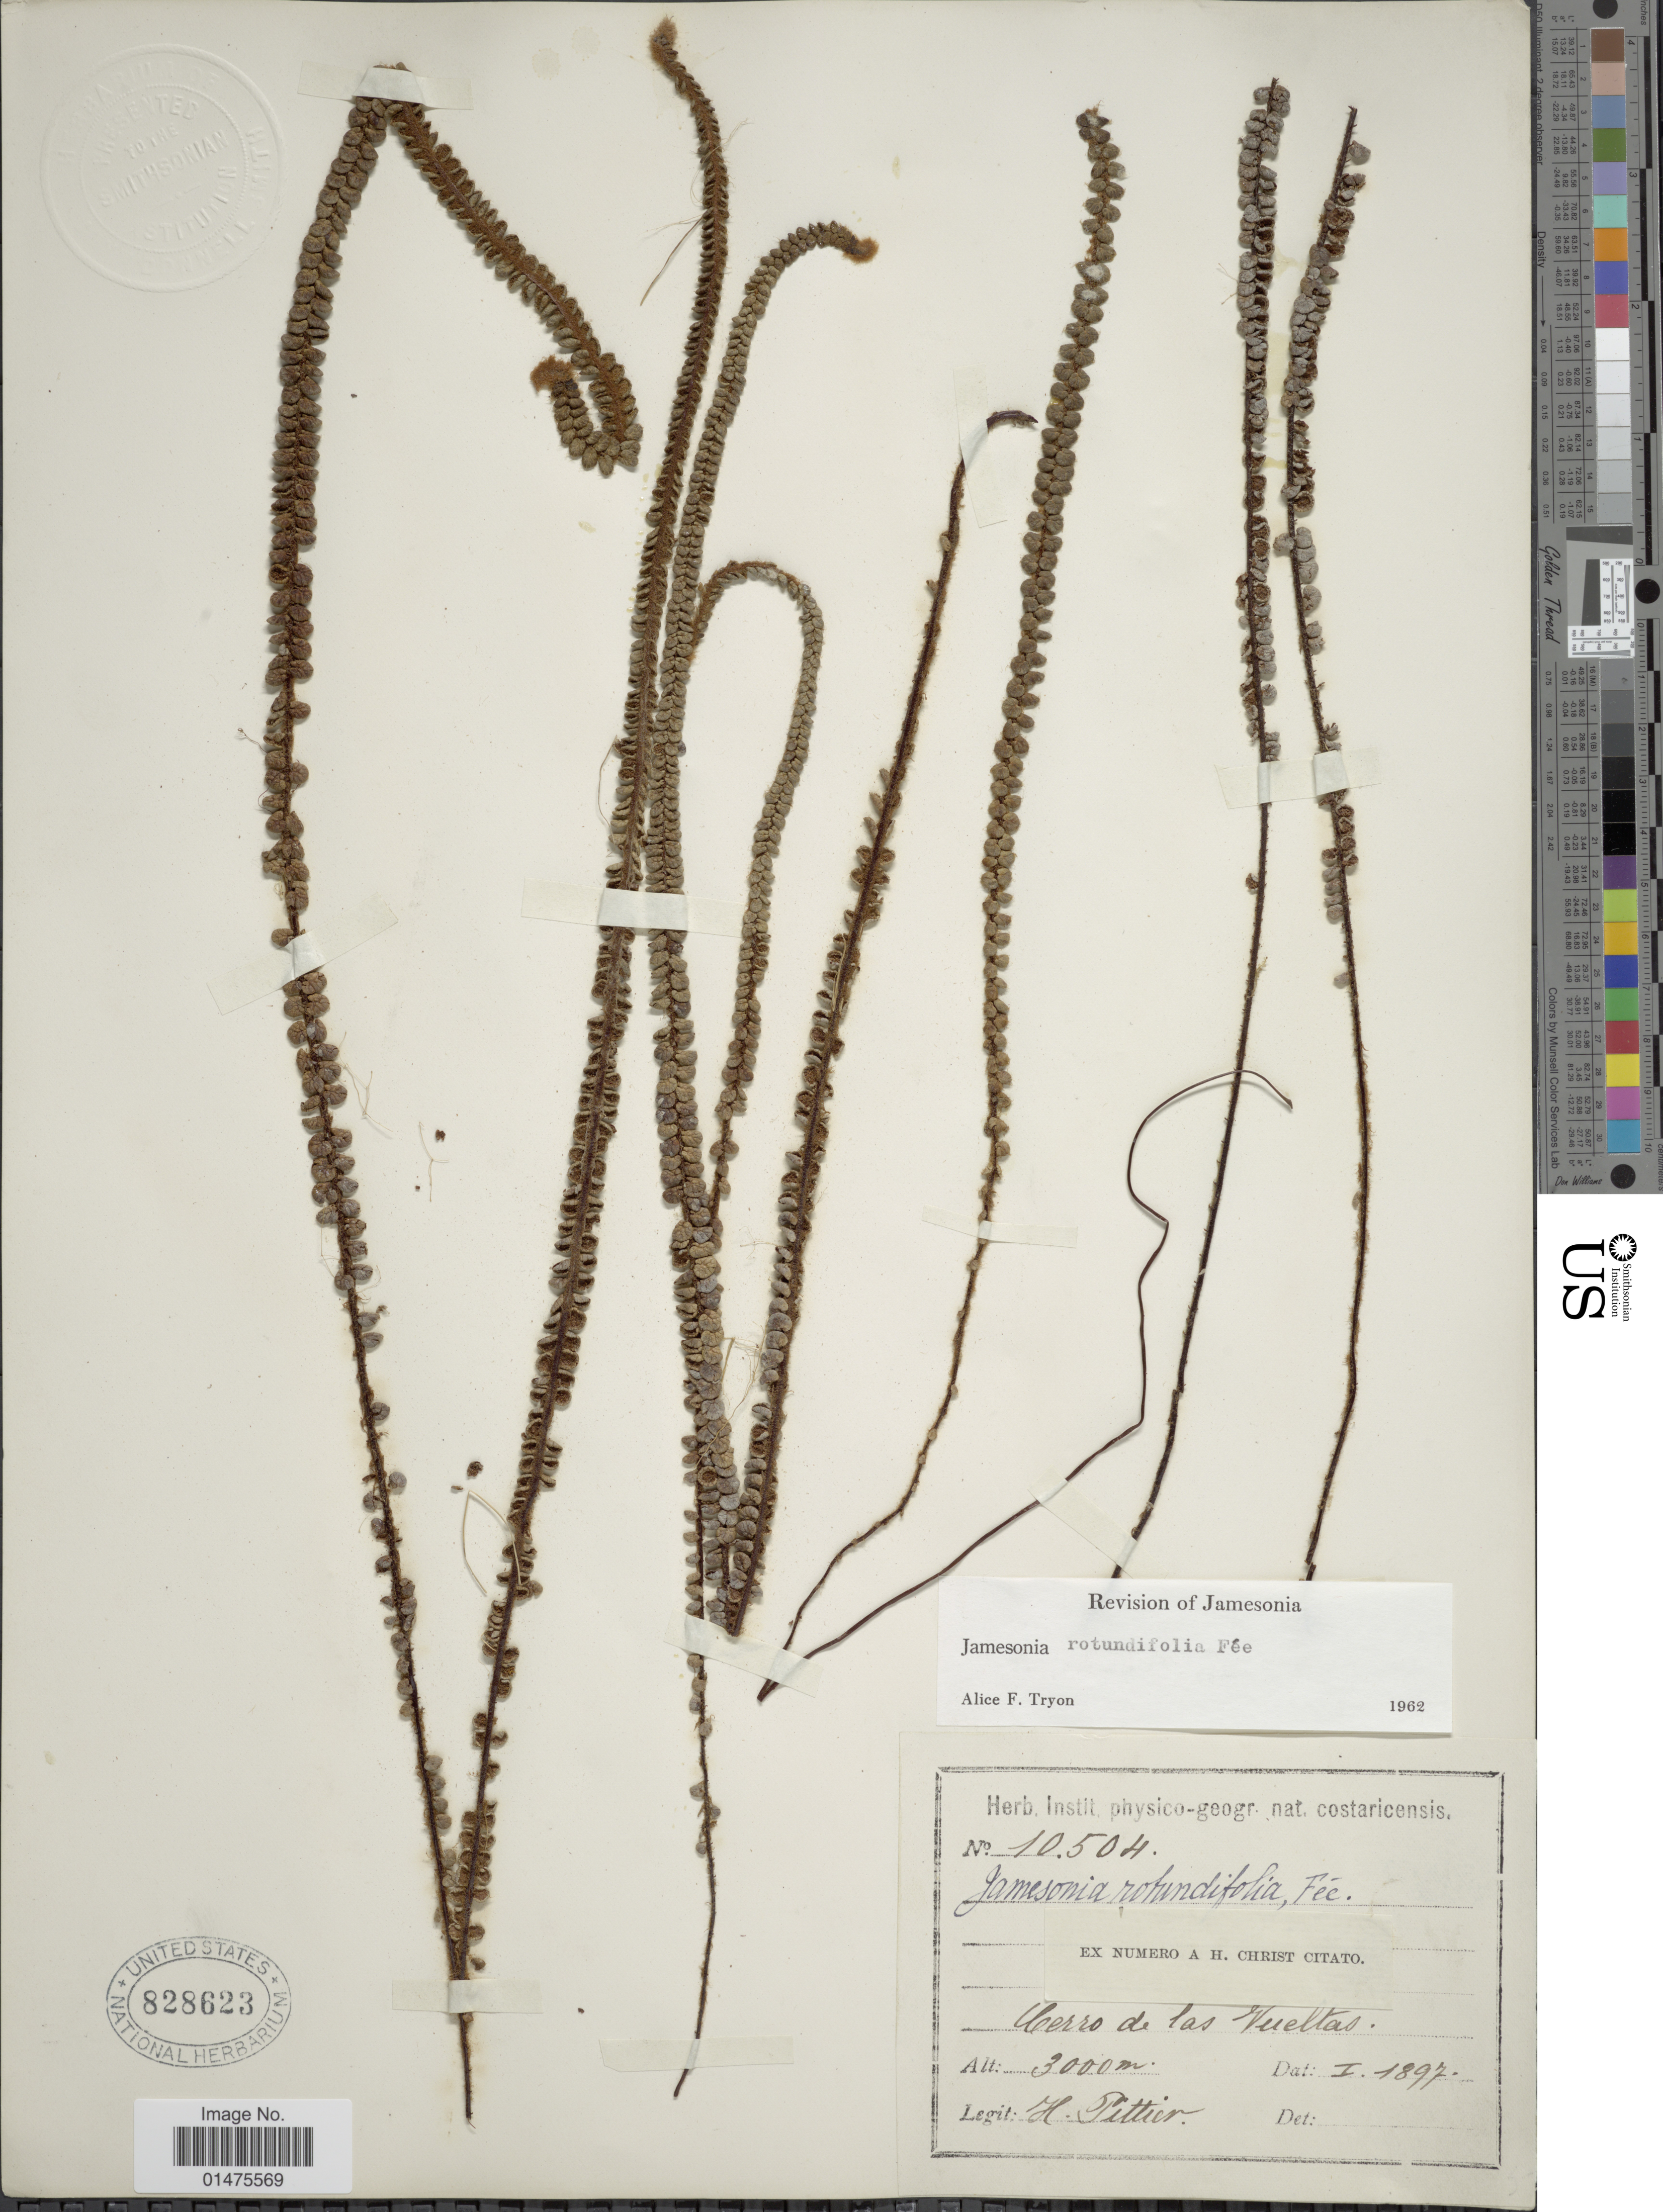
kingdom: Plantae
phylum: Tracheophyta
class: Polypodiopsida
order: Polypodiales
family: Pteridaceae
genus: Jamesonia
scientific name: Jamesonia rotundifolia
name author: Fée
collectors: H. F. Pittier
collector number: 10504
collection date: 1897-01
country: Costa Rica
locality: Cerro de las Vueltas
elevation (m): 3000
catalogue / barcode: US 828623